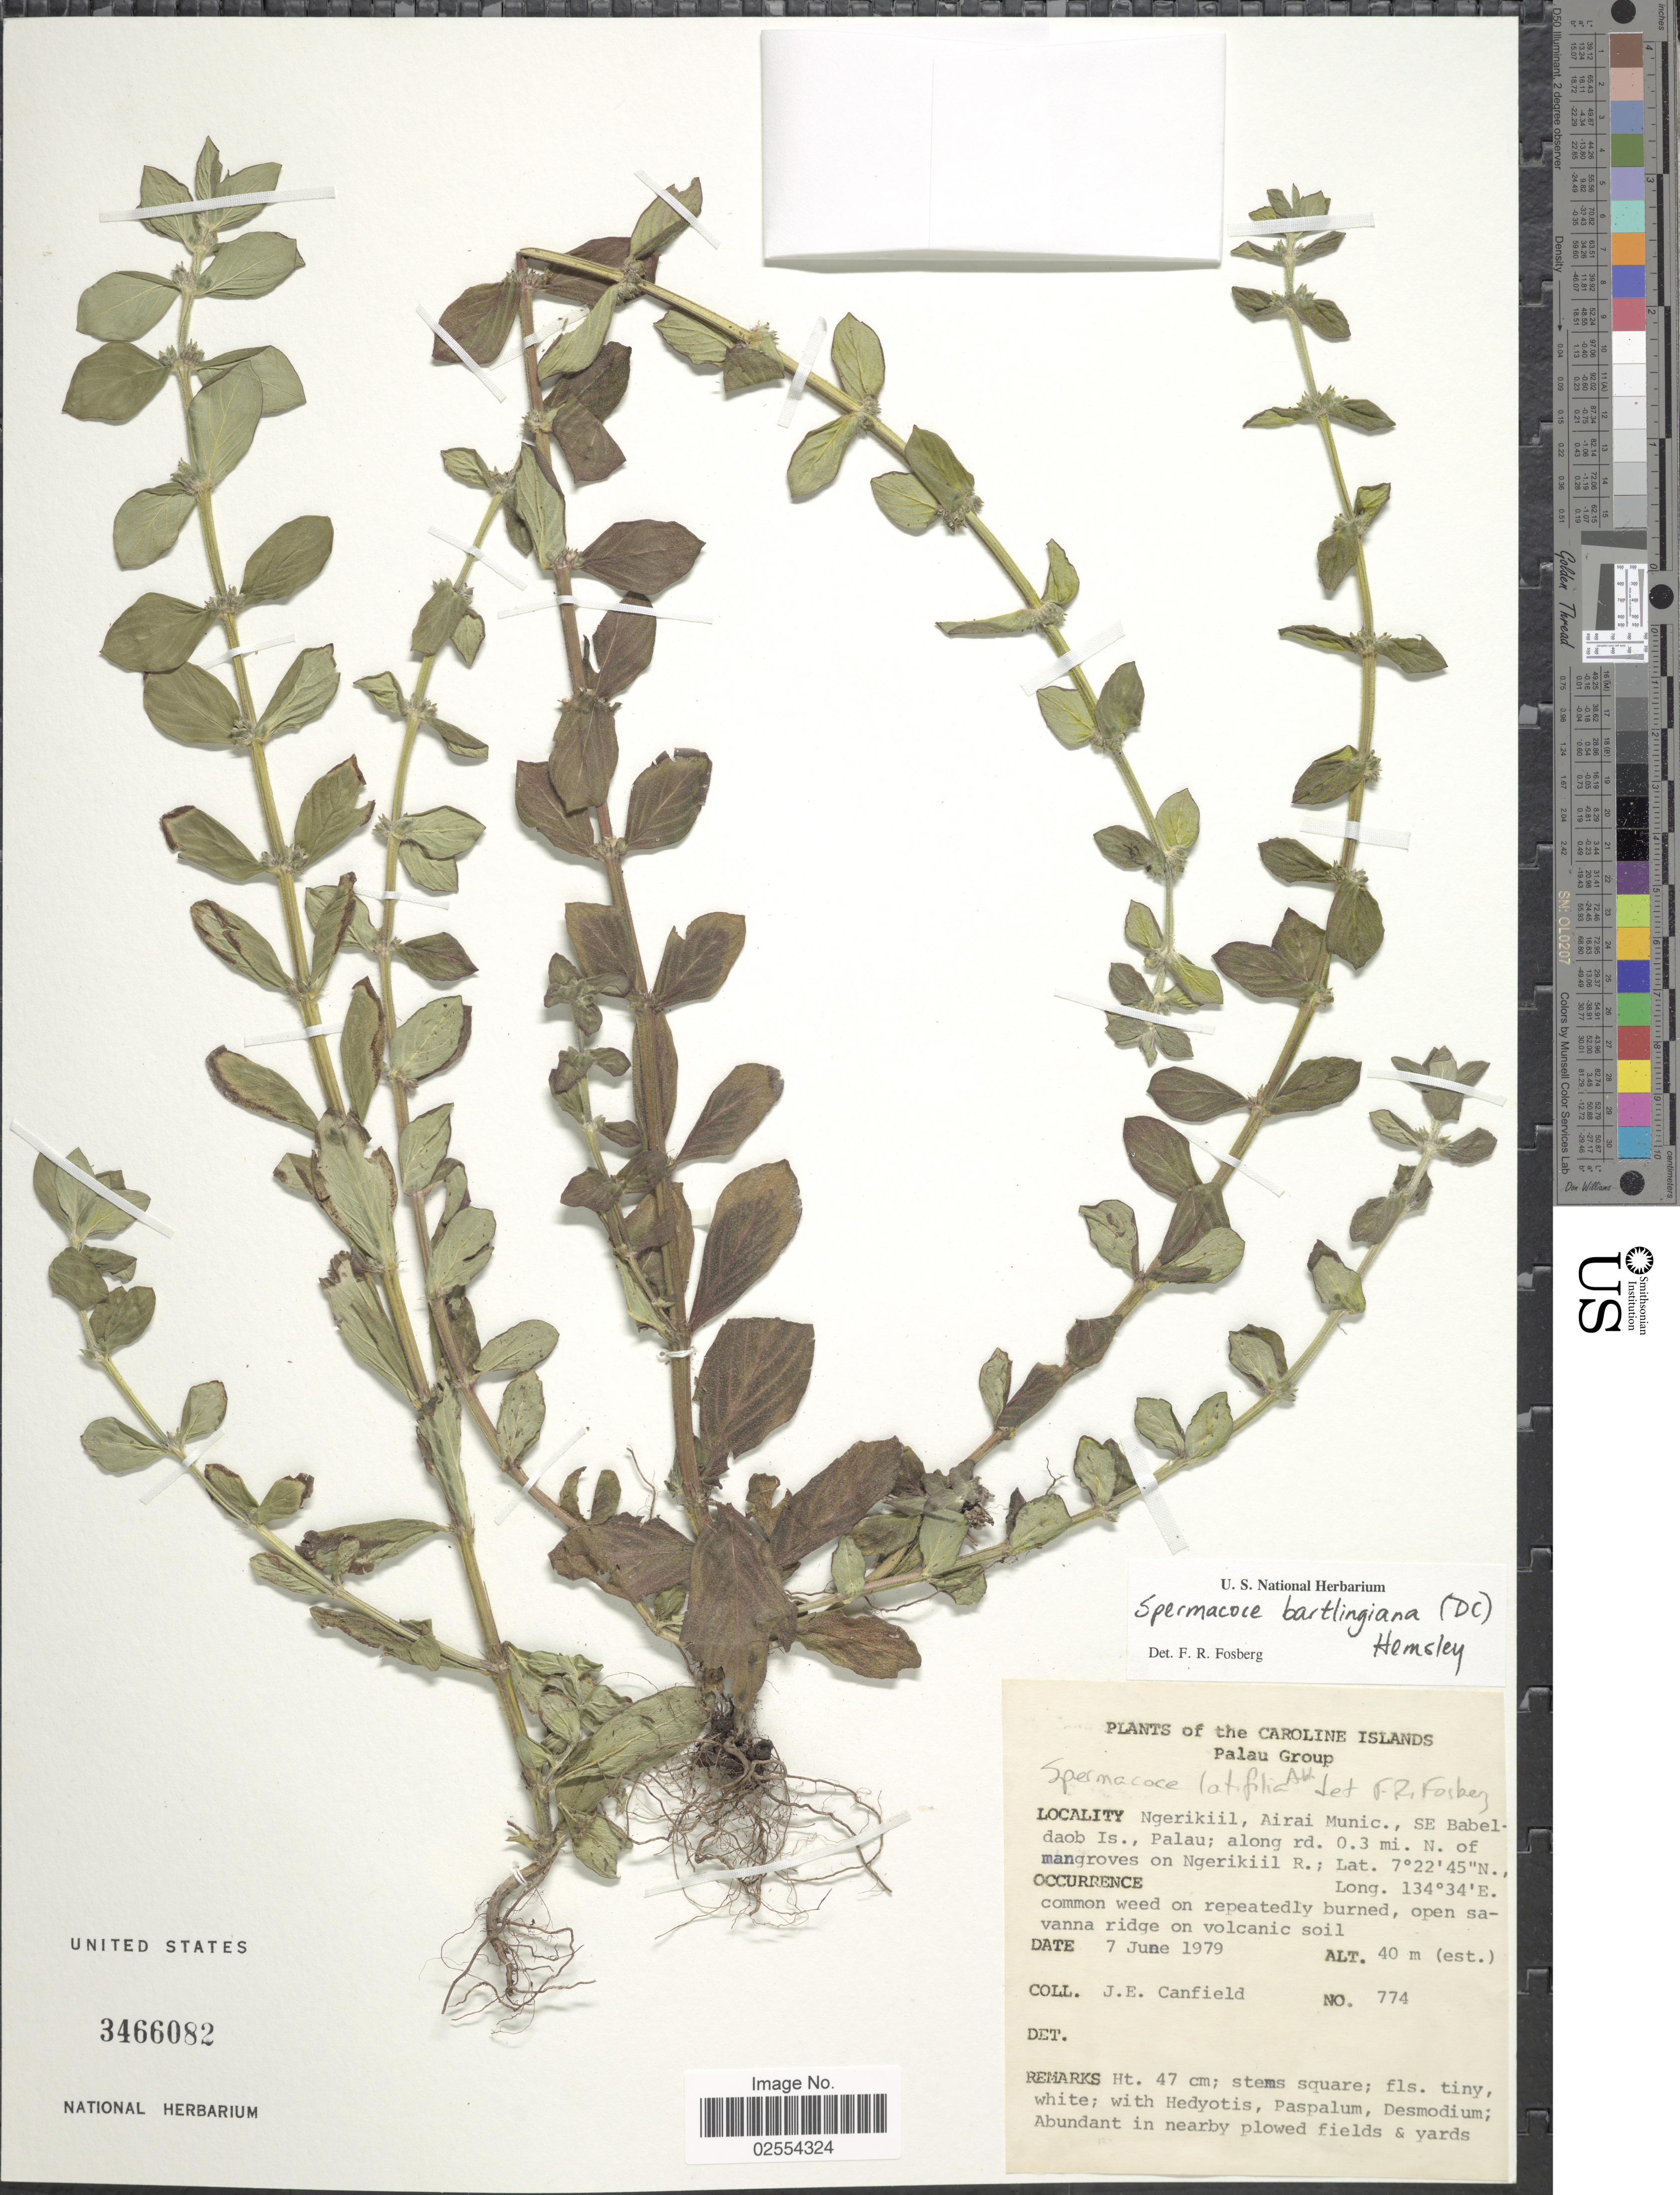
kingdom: Plantae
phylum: Tracheophyta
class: Magnoliopsida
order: Gentianales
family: Rubiaceae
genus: Spermacoce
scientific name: Spermacoce bartlingiana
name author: (DC.) Fosberg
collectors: J. E. Canfield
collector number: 774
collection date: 1979-06-07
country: Palau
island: Babeldaob [Babelthuap]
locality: The Caroline Islands, Palau Group, Ngerikiil, Airai Munic., SE Babeldaob Is., Palau; along rd. 0.3 mi N of mangoves on Ngerikiil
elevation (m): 40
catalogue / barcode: US 3466082